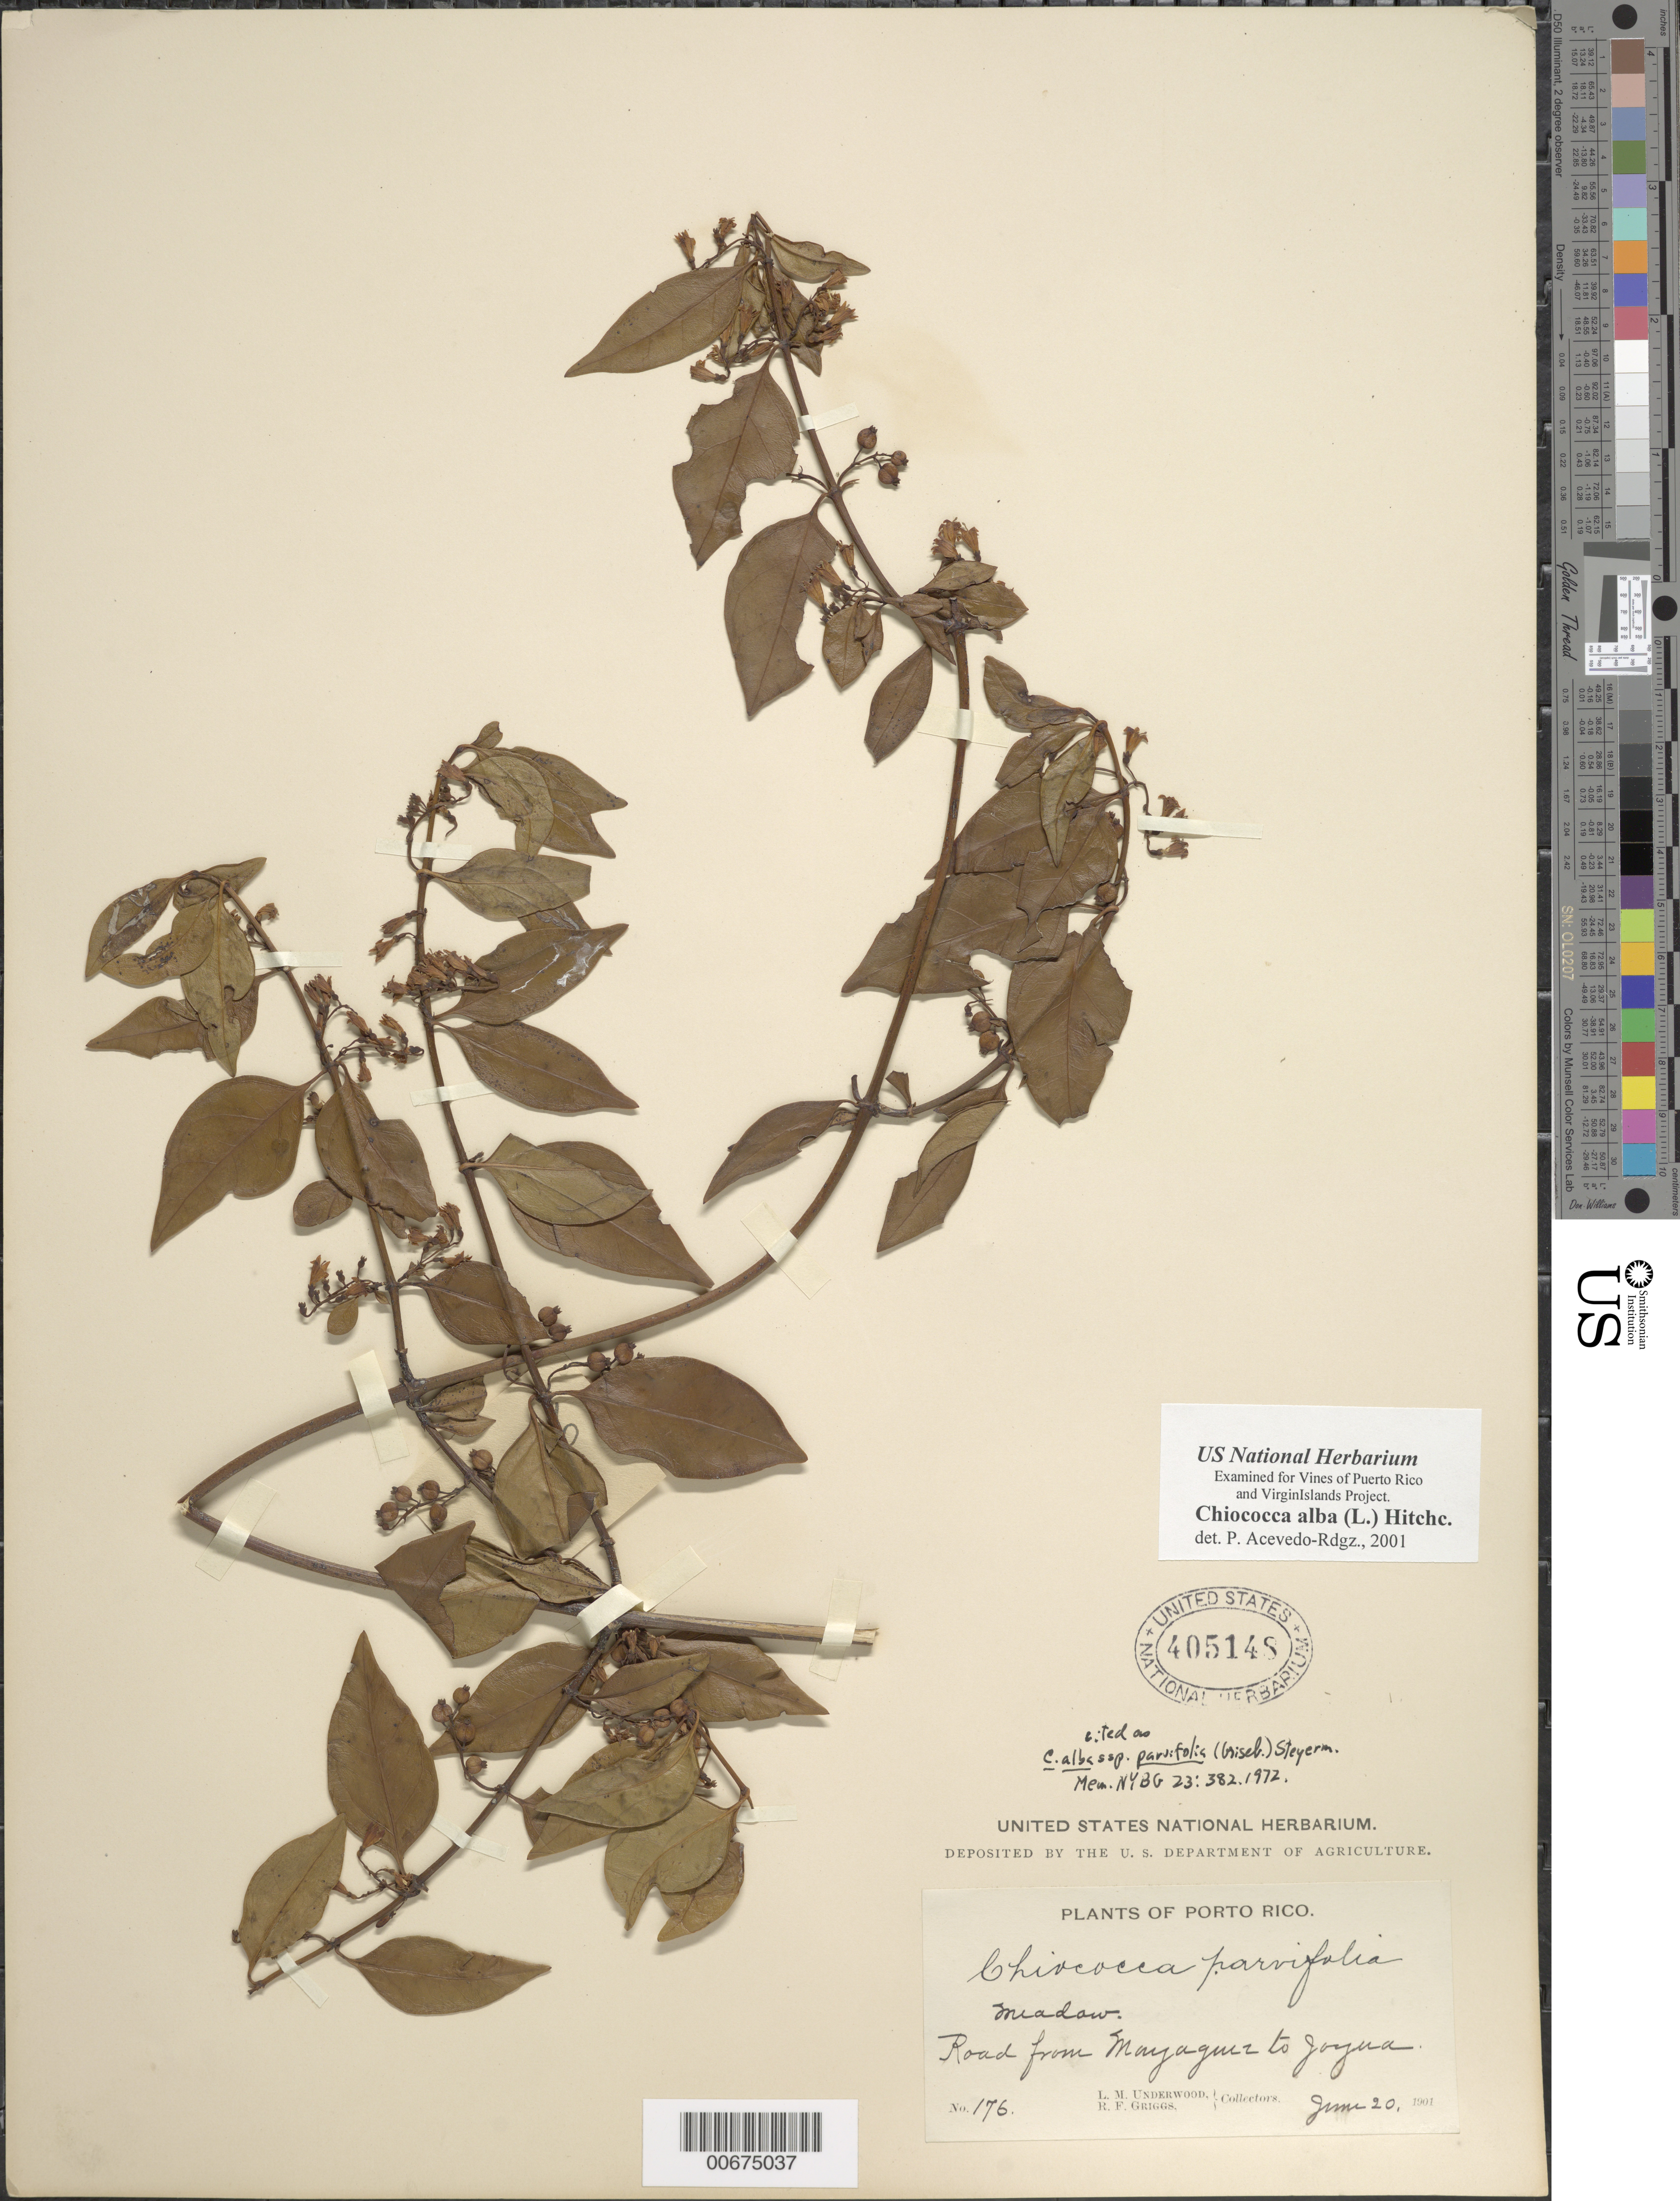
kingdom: Plantae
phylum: Tracheophyta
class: Magnoliopsida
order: Gentianales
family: Rubiaceae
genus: Chiococca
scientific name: Chiococca alba subsp. alba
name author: (L.) Hitchc.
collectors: L. M. Underwood & R. F. Griggs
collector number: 176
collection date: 1901-06-20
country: Puerto Rico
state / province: Mayagüez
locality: Meadow, Road from Mayaquez to Jagua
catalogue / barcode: US 405148